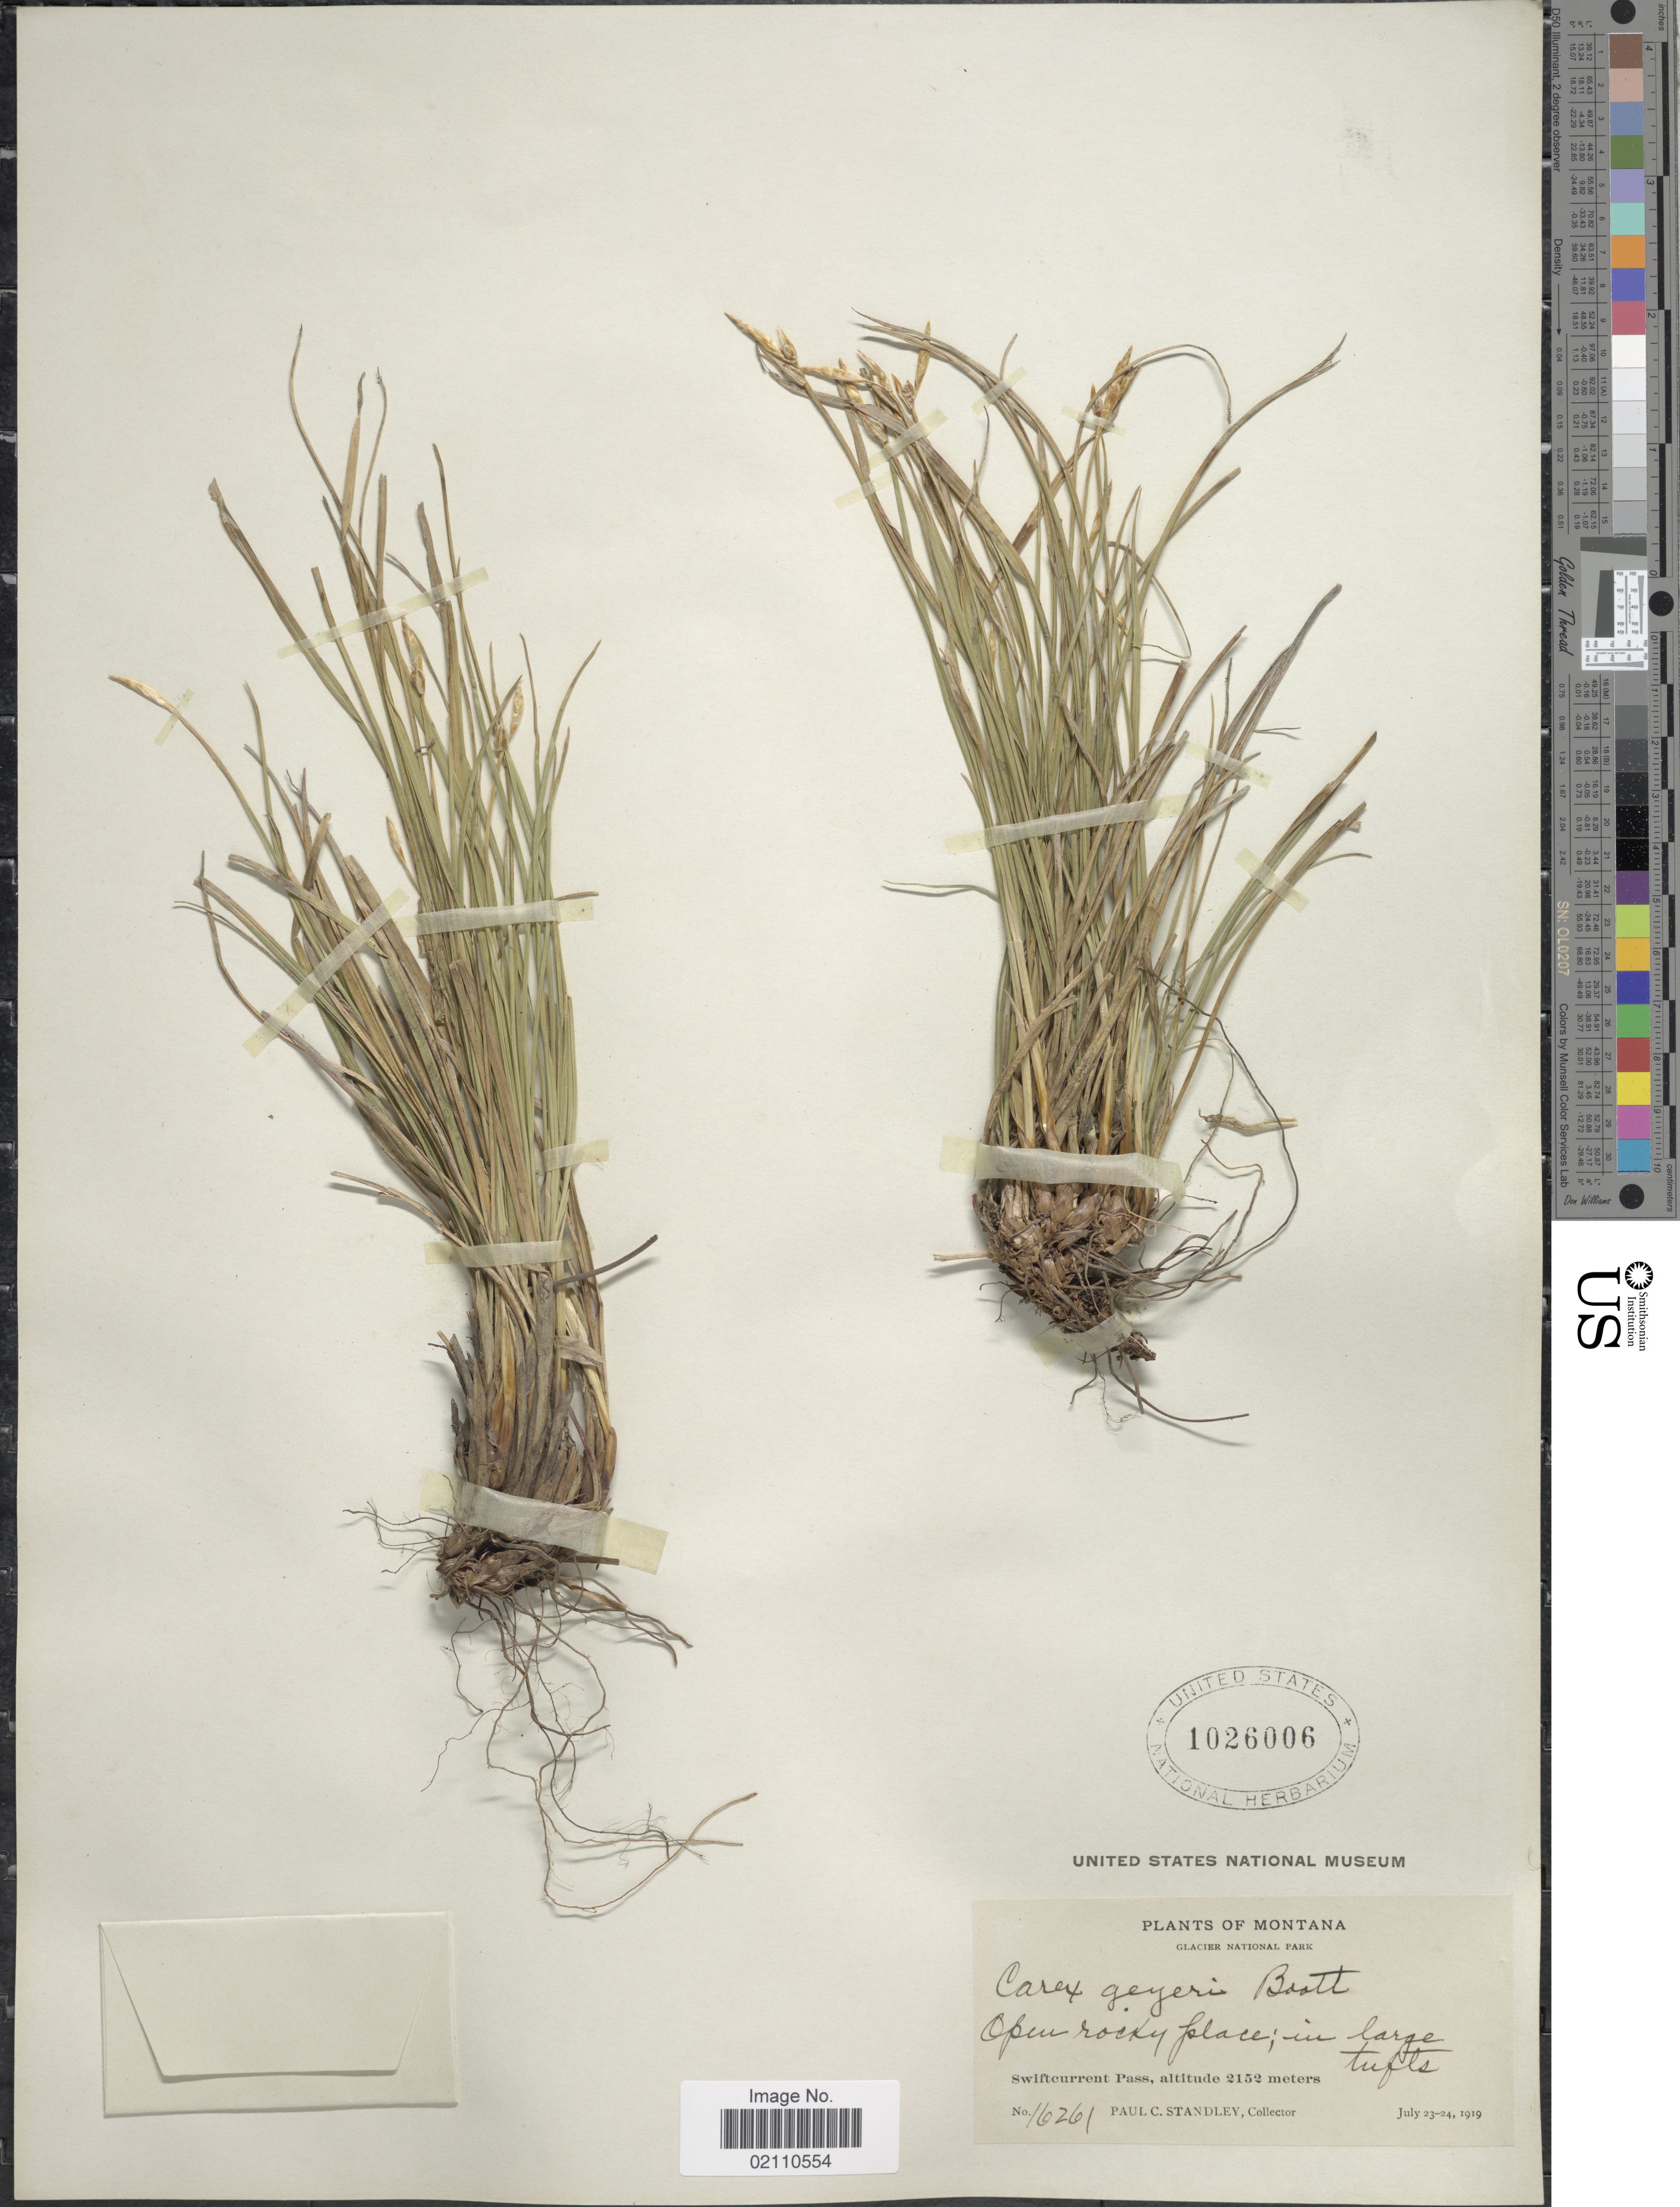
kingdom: Plantae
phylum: Tracheophyta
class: Liliopsida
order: Poales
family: Cyperaceae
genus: Carex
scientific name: Carex geyeri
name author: Boott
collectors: P. C. Standley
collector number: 16261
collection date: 1919-07-23/1919-07-24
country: United States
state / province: Montana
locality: Swiftcurrent Pass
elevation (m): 2152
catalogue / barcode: US 1026006